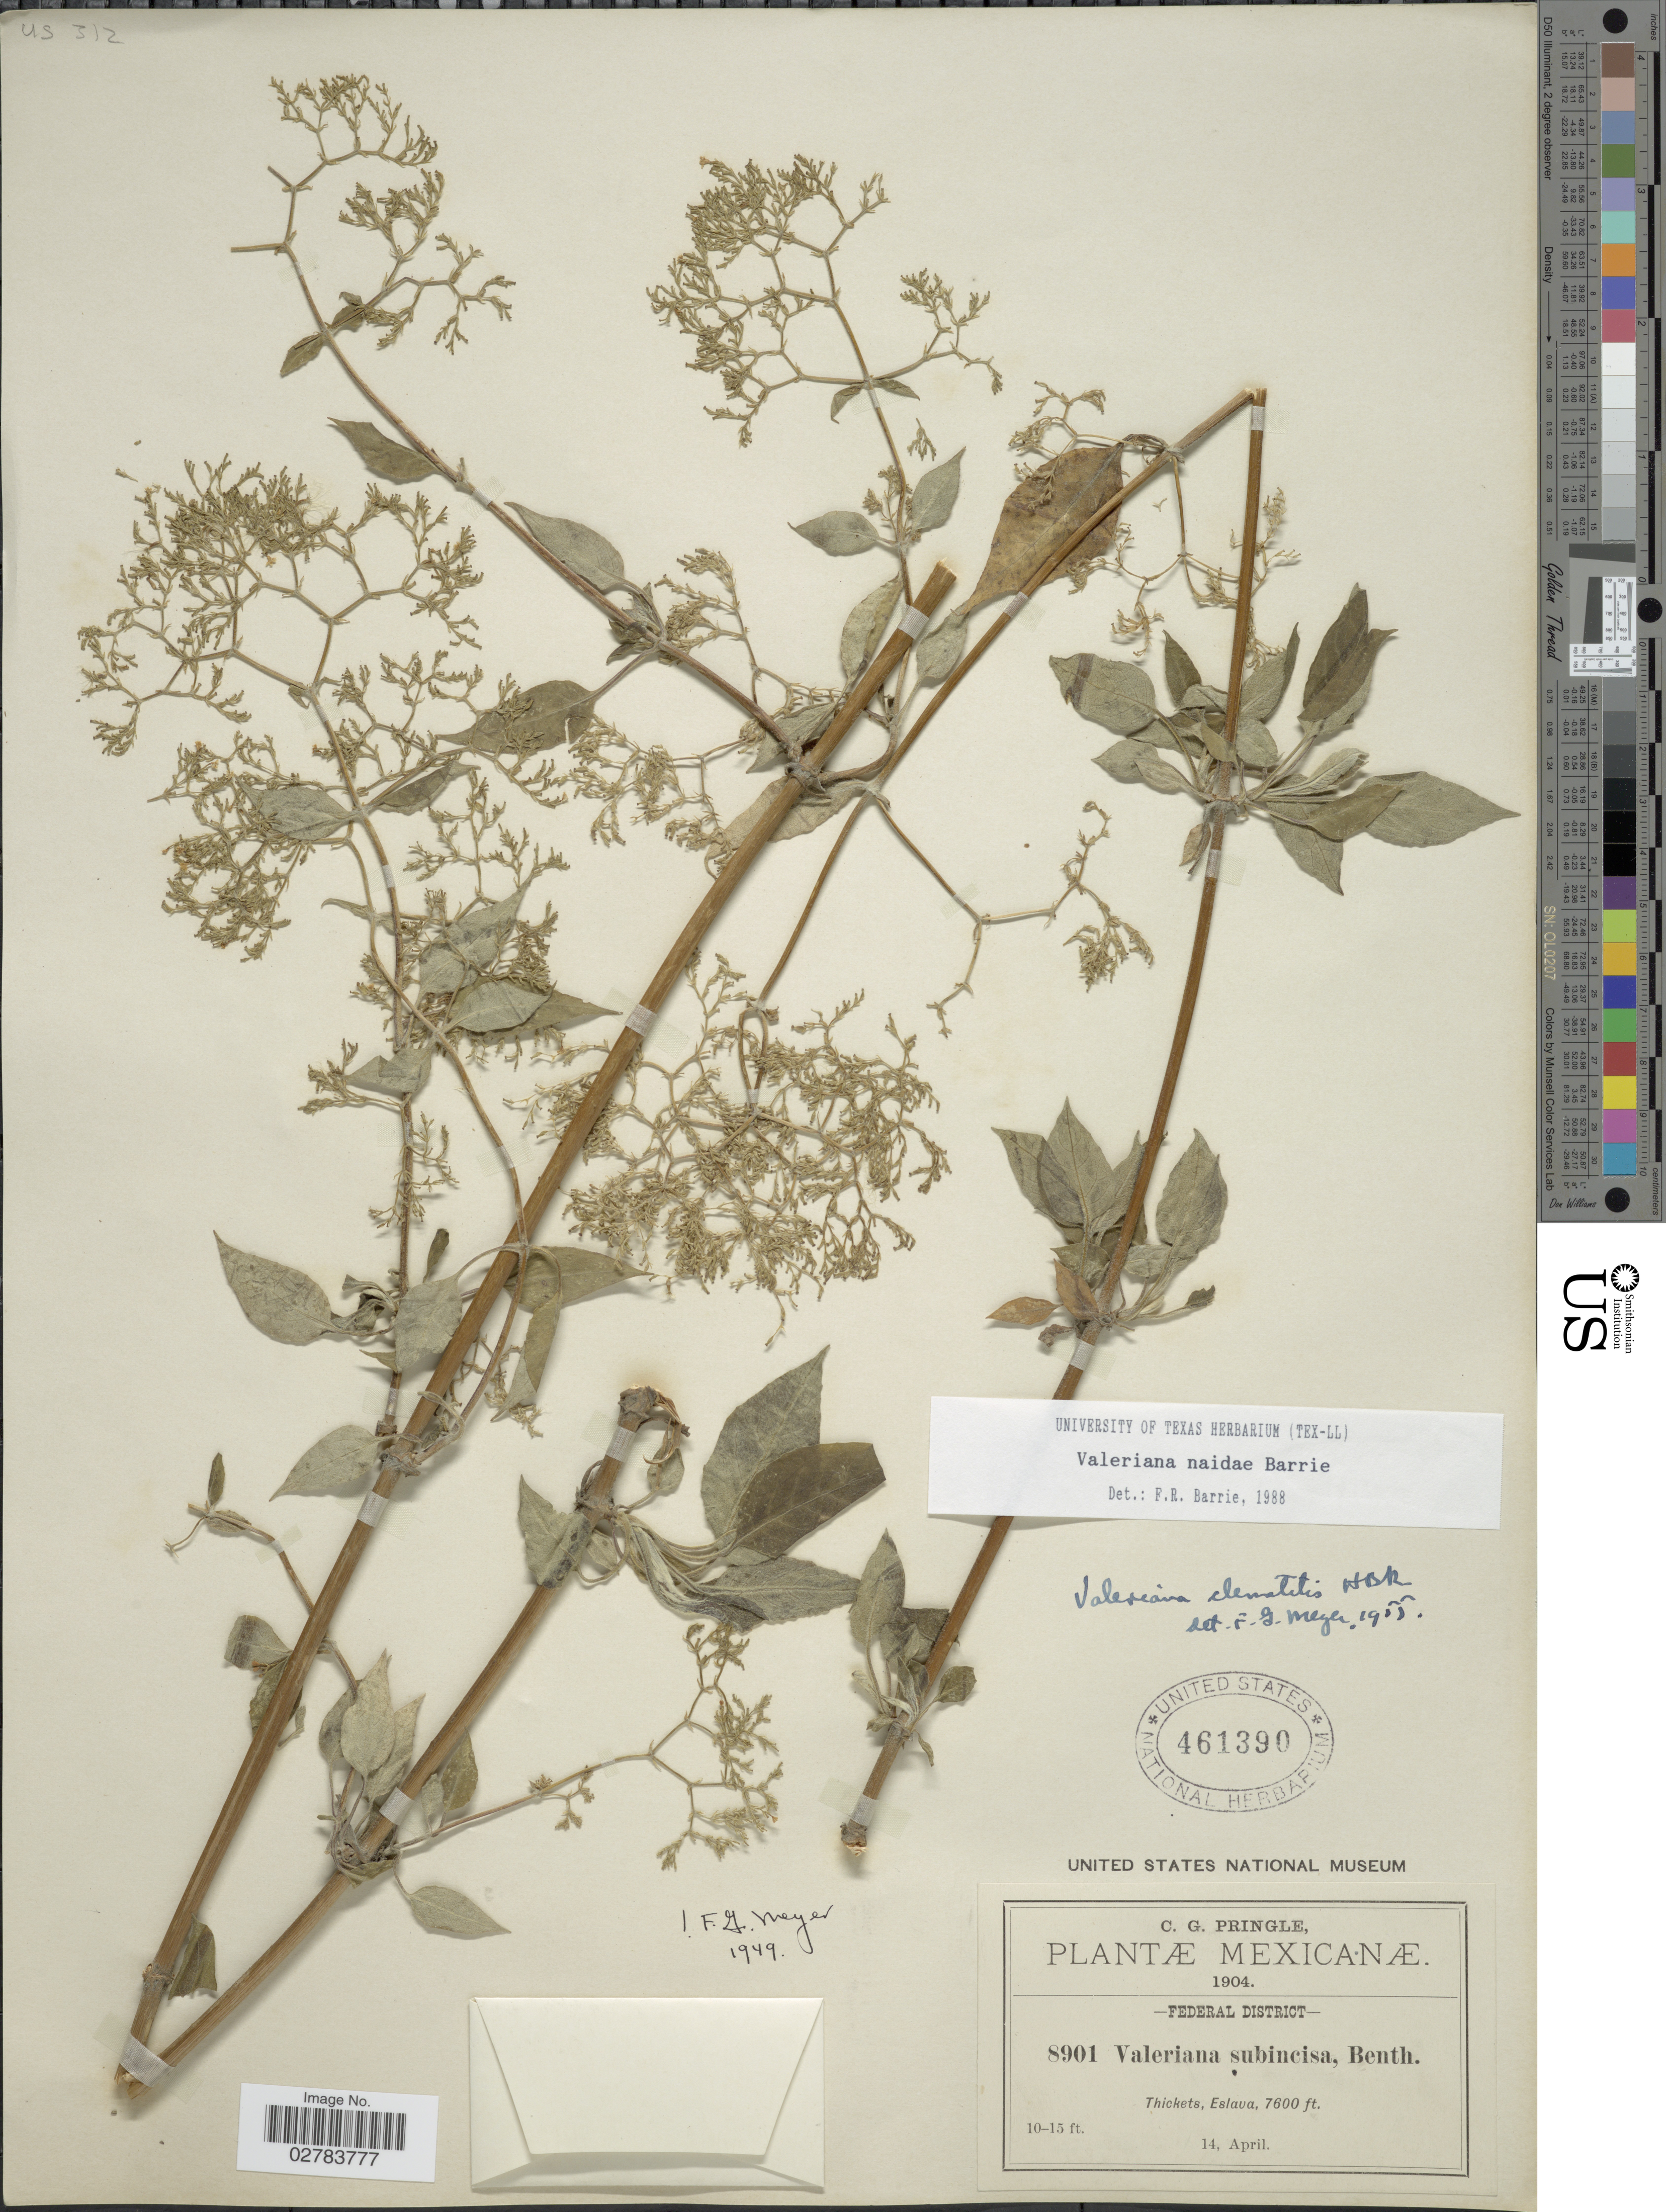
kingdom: Plantae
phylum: Tracheophyta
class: Magnoliopsida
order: Dipsacales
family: Caprifoliaceae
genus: Valeriana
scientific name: Valeriana naidae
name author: Barrie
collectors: C. G. Pringle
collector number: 8901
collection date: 1904-04-14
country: Mexico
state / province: Distrito Federal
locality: Federal District. Eslava.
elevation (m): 2316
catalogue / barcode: US 461390